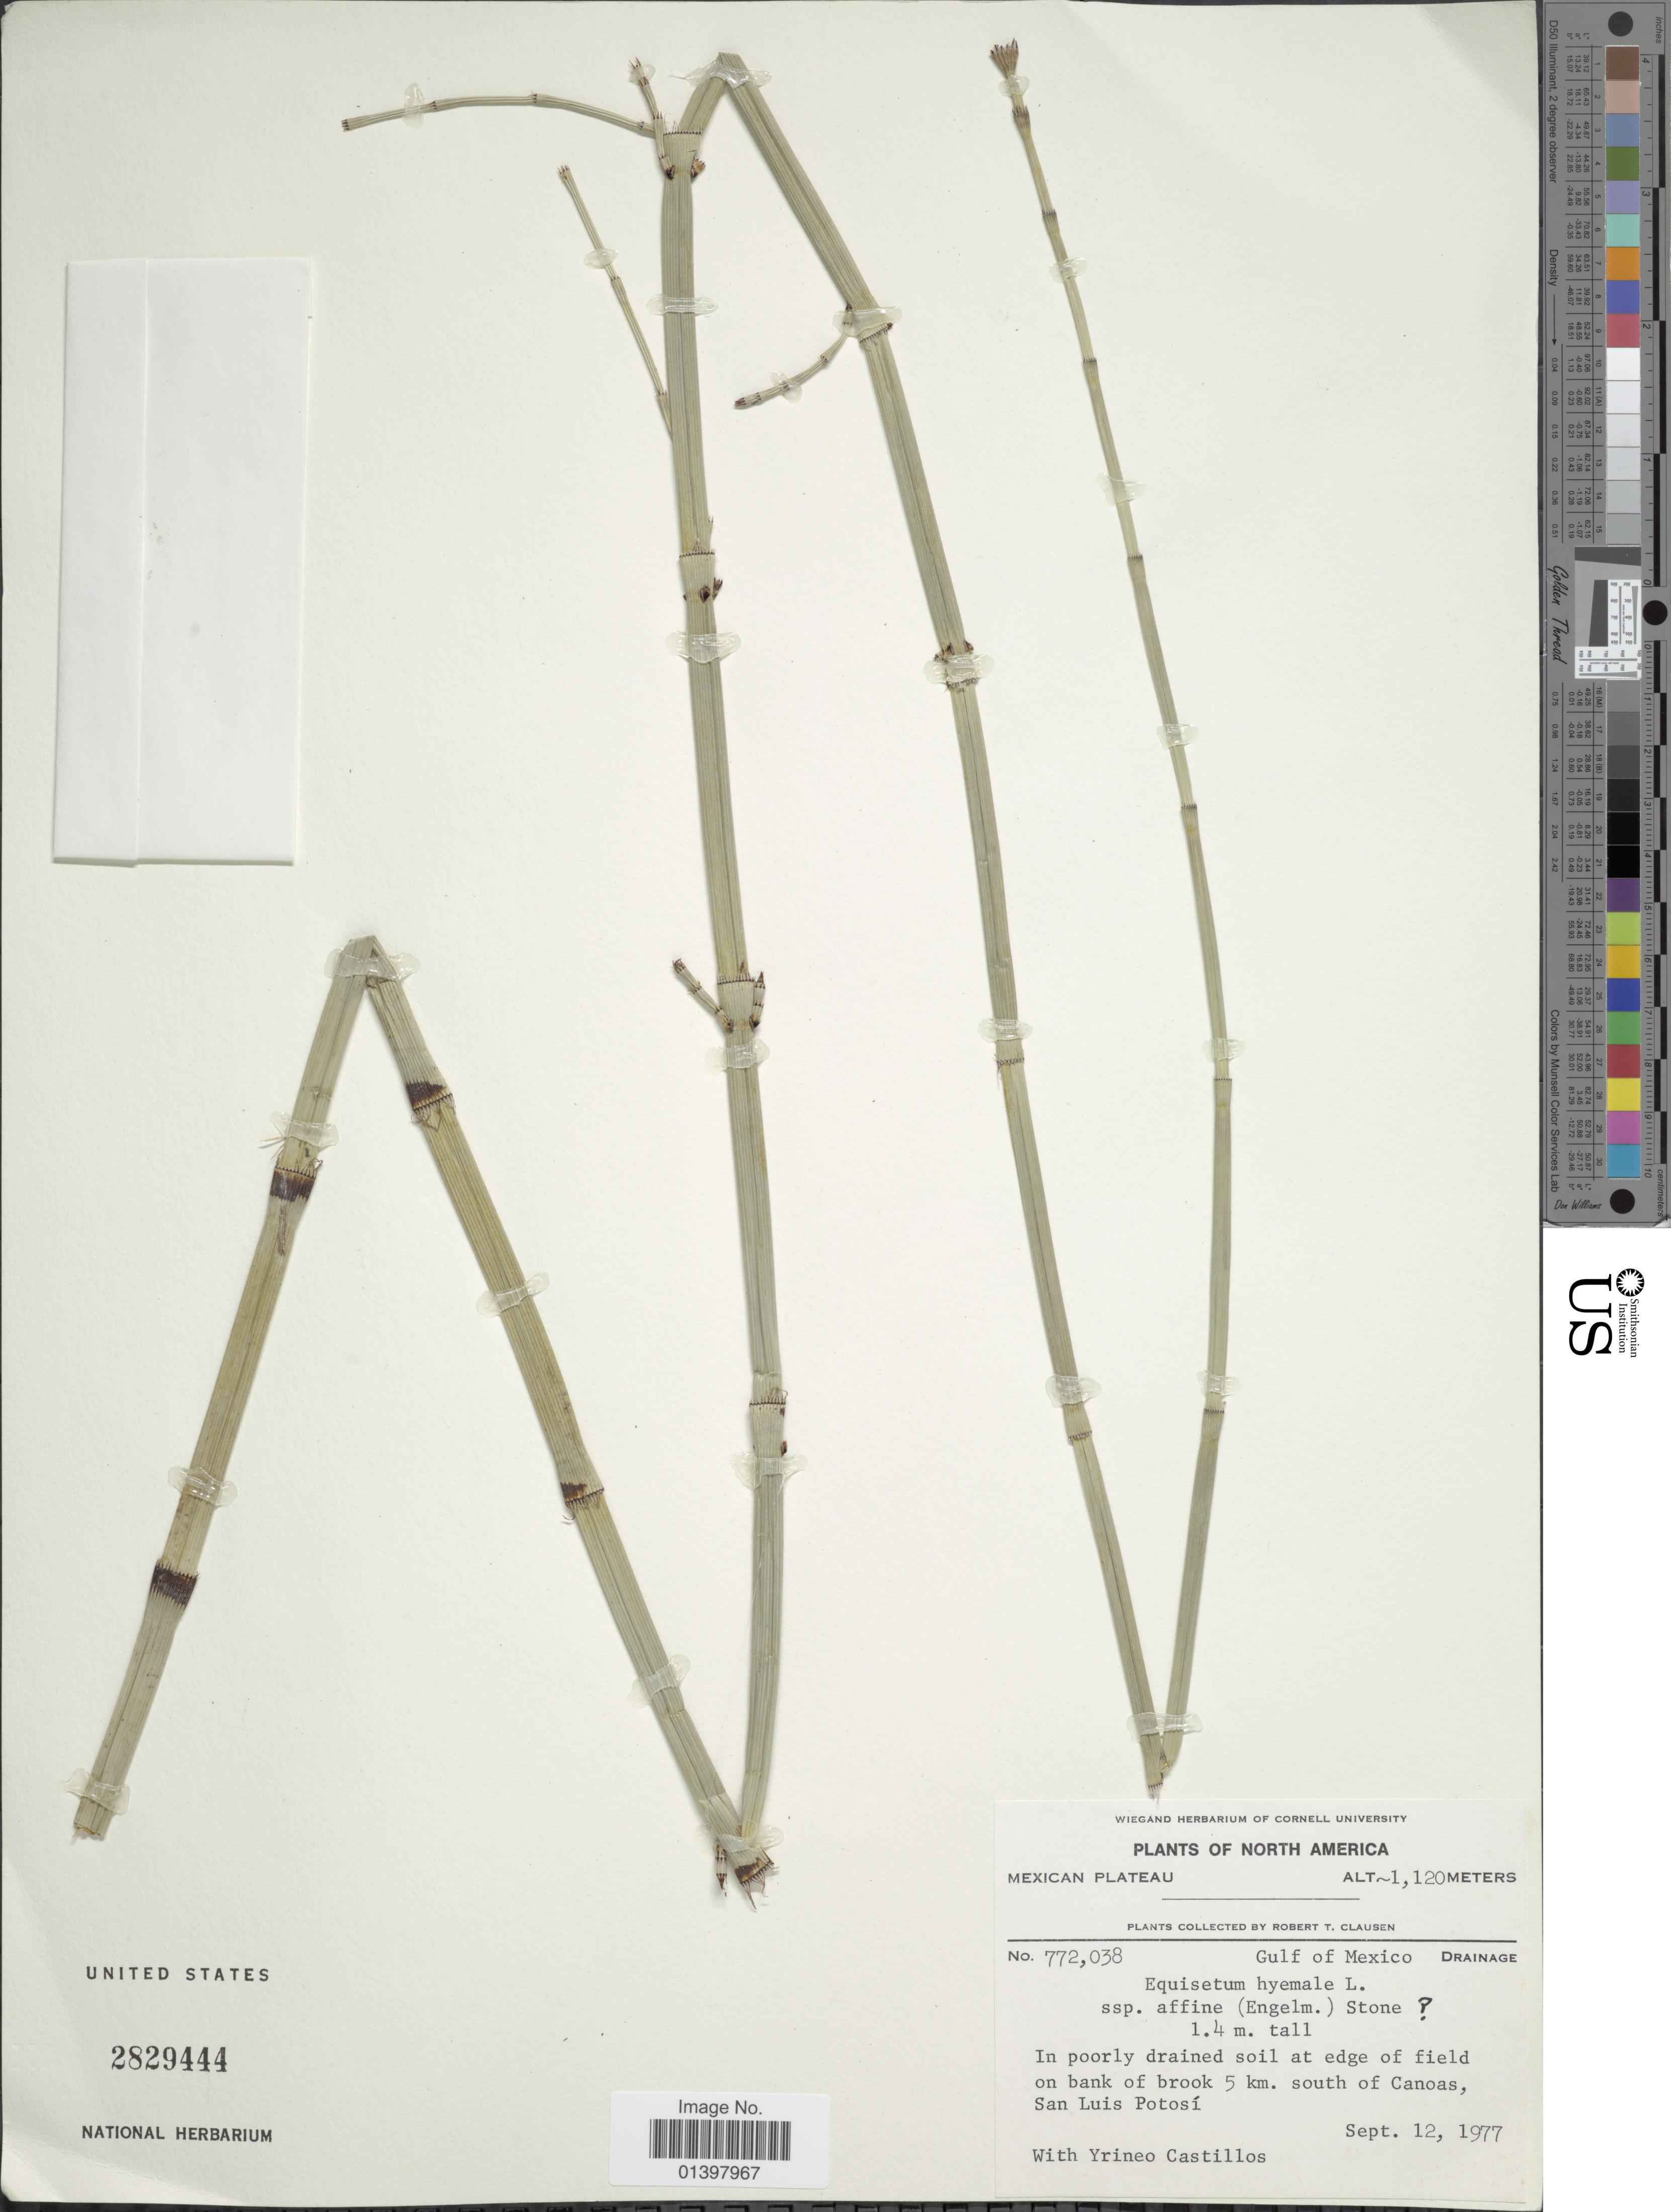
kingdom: Plantae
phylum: Tracheophyta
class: Polypodiopsida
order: Equisetales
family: Equisetaceae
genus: Equisetum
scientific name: Equisetum hyemale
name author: L.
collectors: R. T. Clausen & Y. Castillos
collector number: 772,038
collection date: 1977-09-12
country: Mexico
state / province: San Luis Potosí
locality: In poorly drained soil at edge of field on bank of brook 5 km south of Canoas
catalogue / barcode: US 2829444